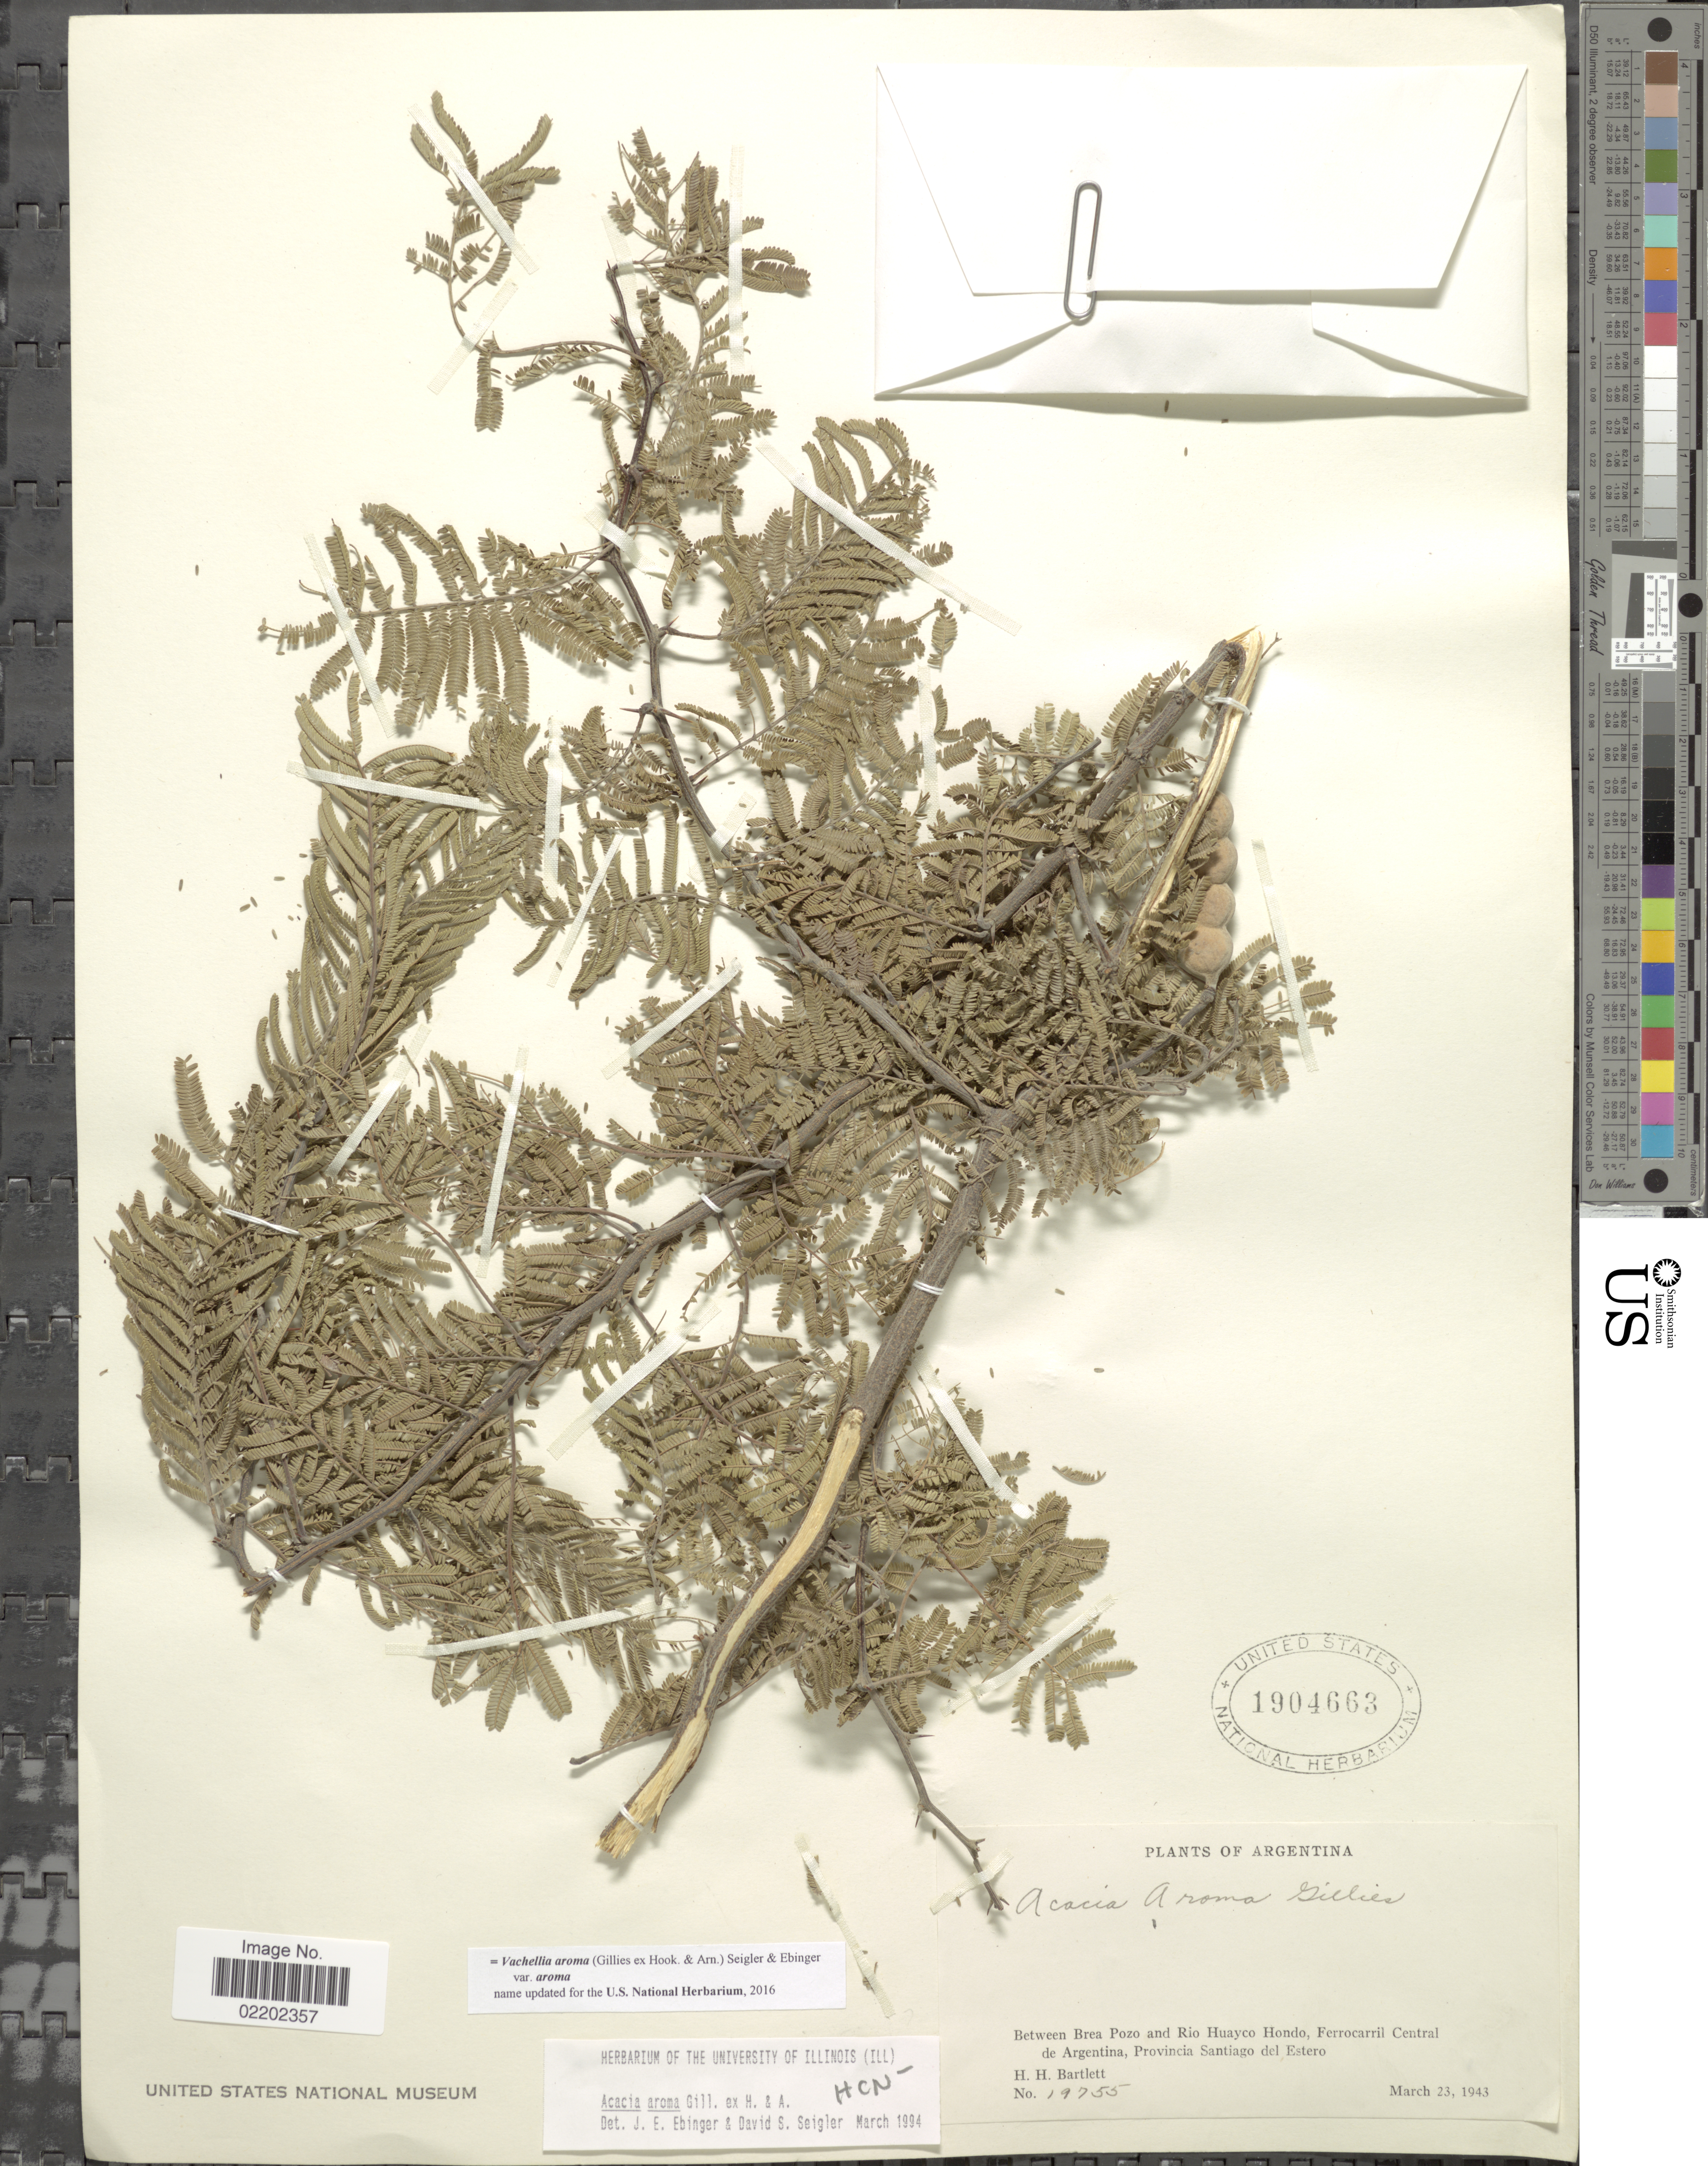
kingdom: Plantae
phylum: Tracheophyta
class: Magnoliopsida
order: Fabales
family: Fabaceae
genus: Vachellia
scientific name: Vachellia aroma var. aroma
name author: (Gillies ex Hook. & Arn.) Seigler & Ebinger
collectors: H. H. Bartlett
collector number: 19755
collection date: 1943-03-23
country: Argentina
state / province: Santiago del Estero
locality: Between Brea Pozo and Rio HUayco Hondo, Ferrocarril Central de Argentina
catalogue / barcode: US 1904663